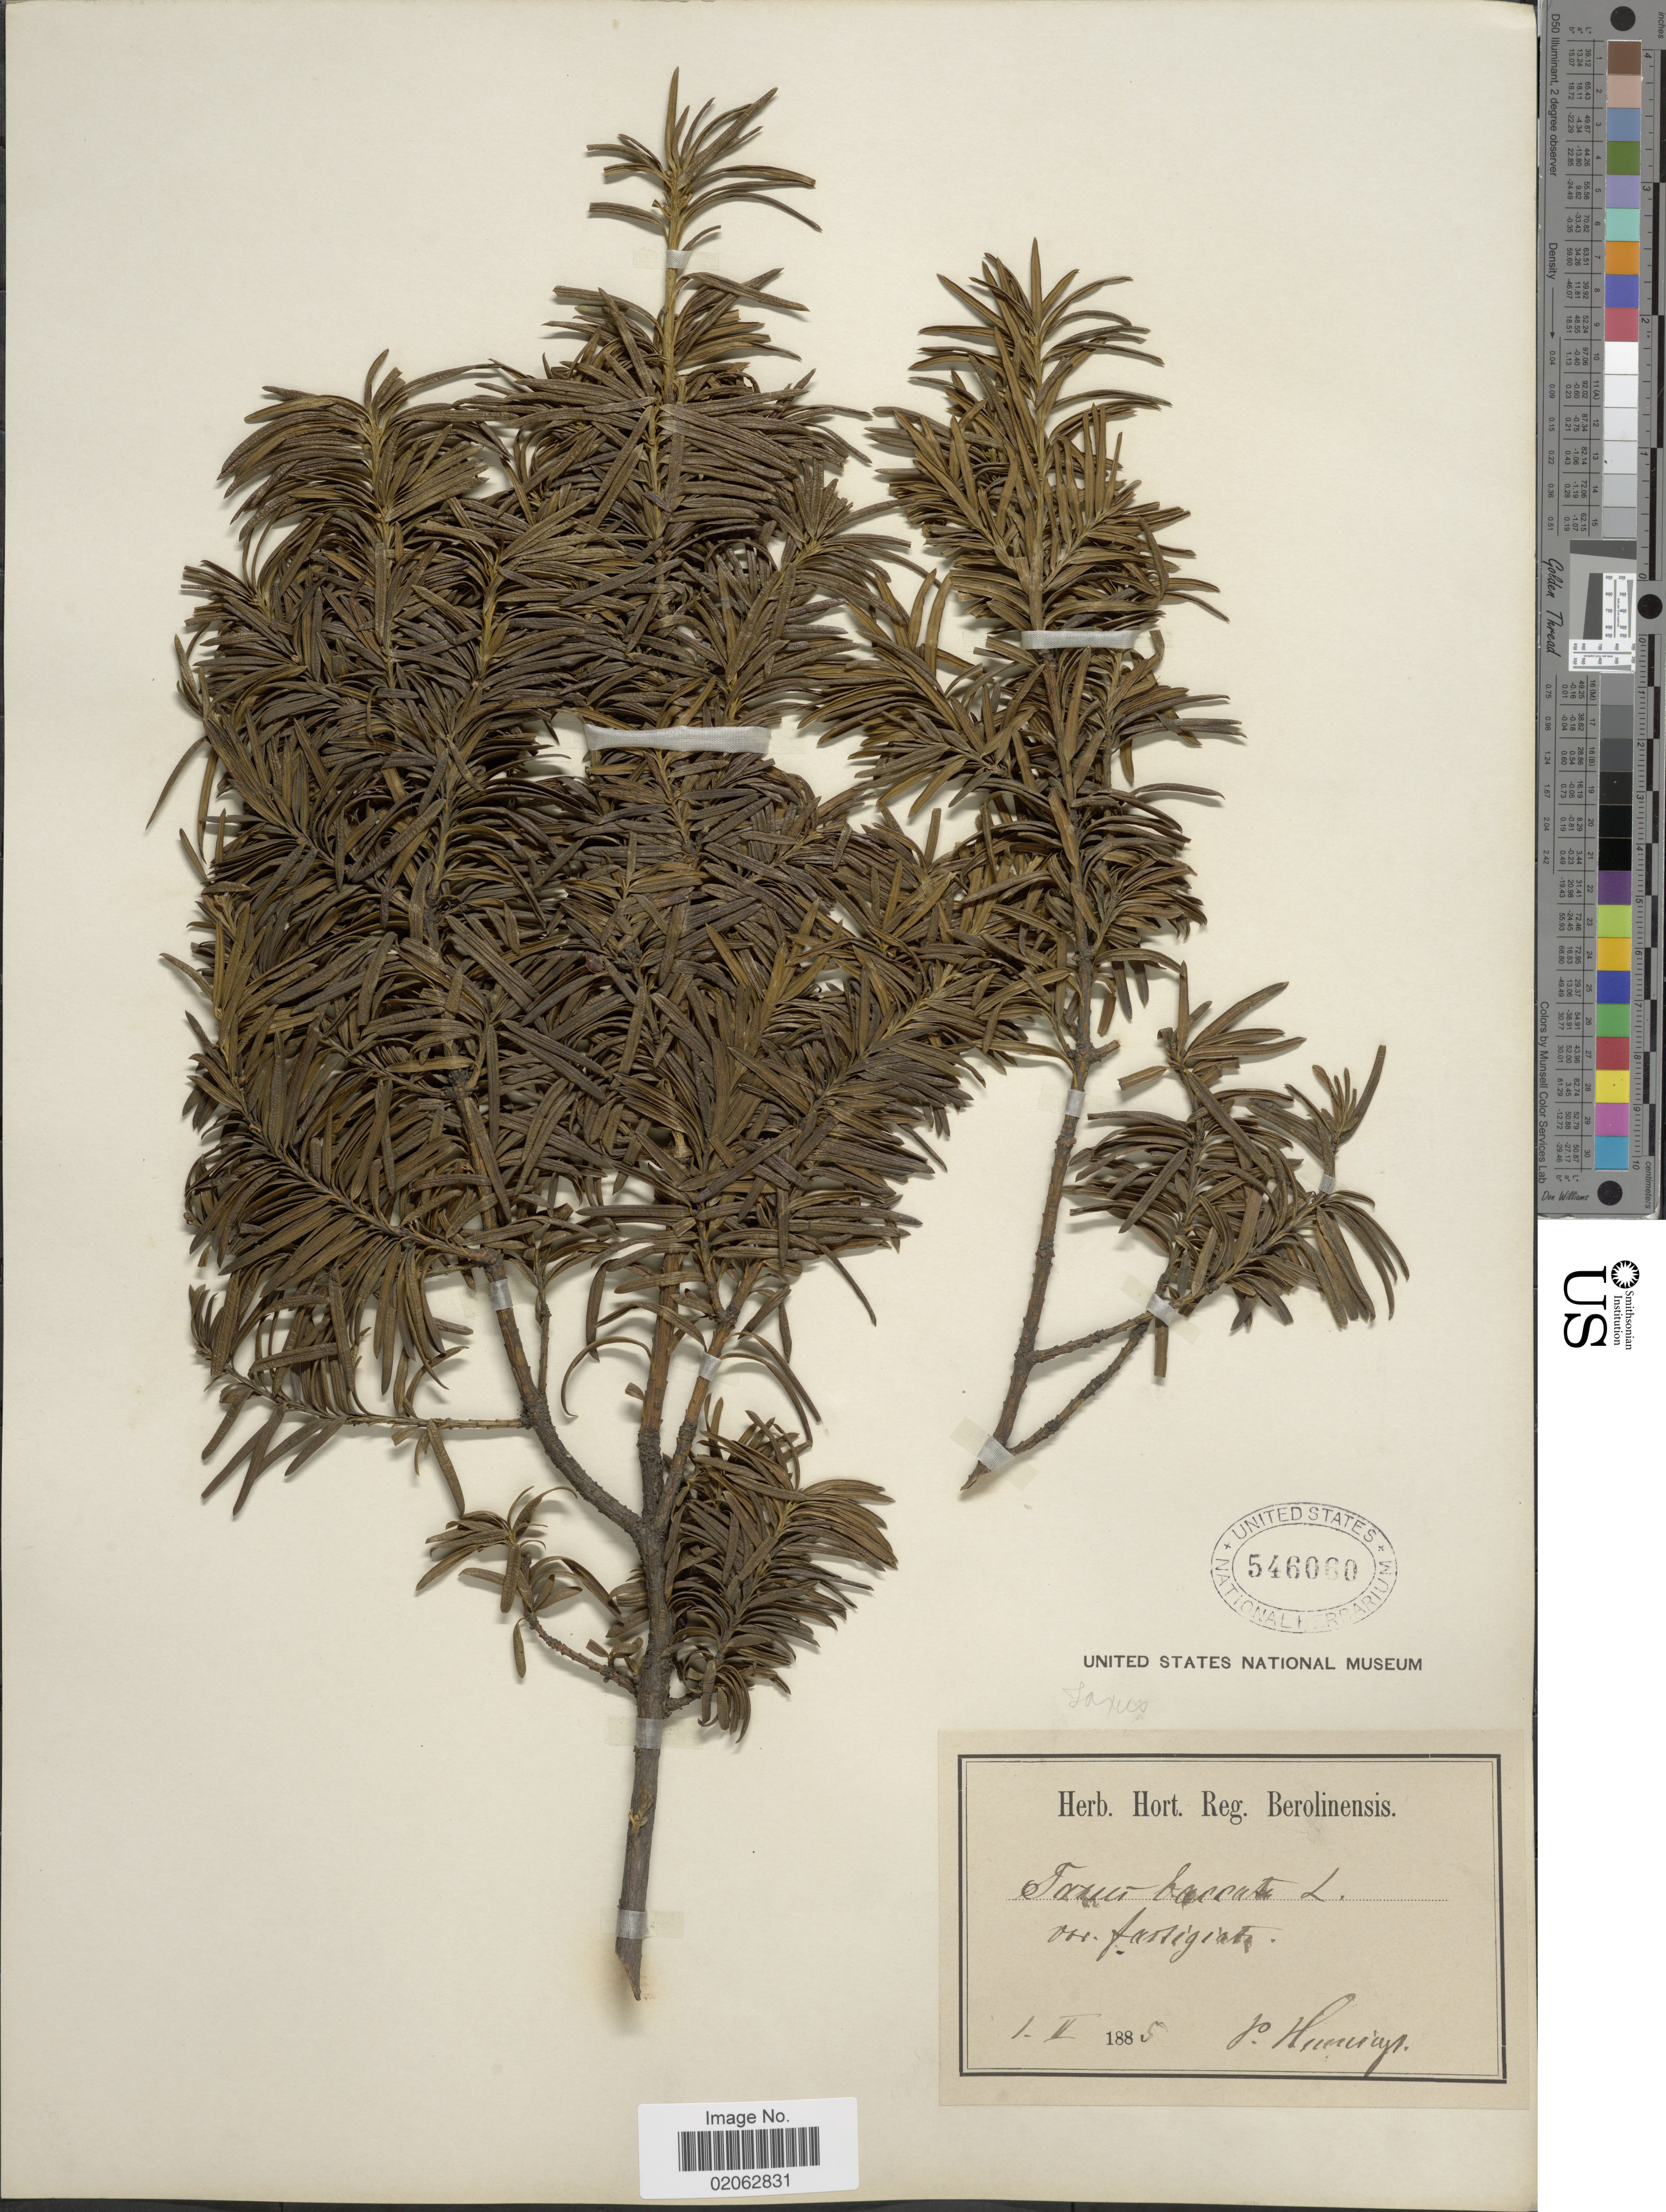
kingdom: Plantae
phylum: Tracheophyta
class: Pinopsida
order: Pinales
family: Taxaceae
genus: Taxus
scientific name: Taxus baccata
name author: L.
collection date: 1885-05-01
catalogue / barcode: US 546060